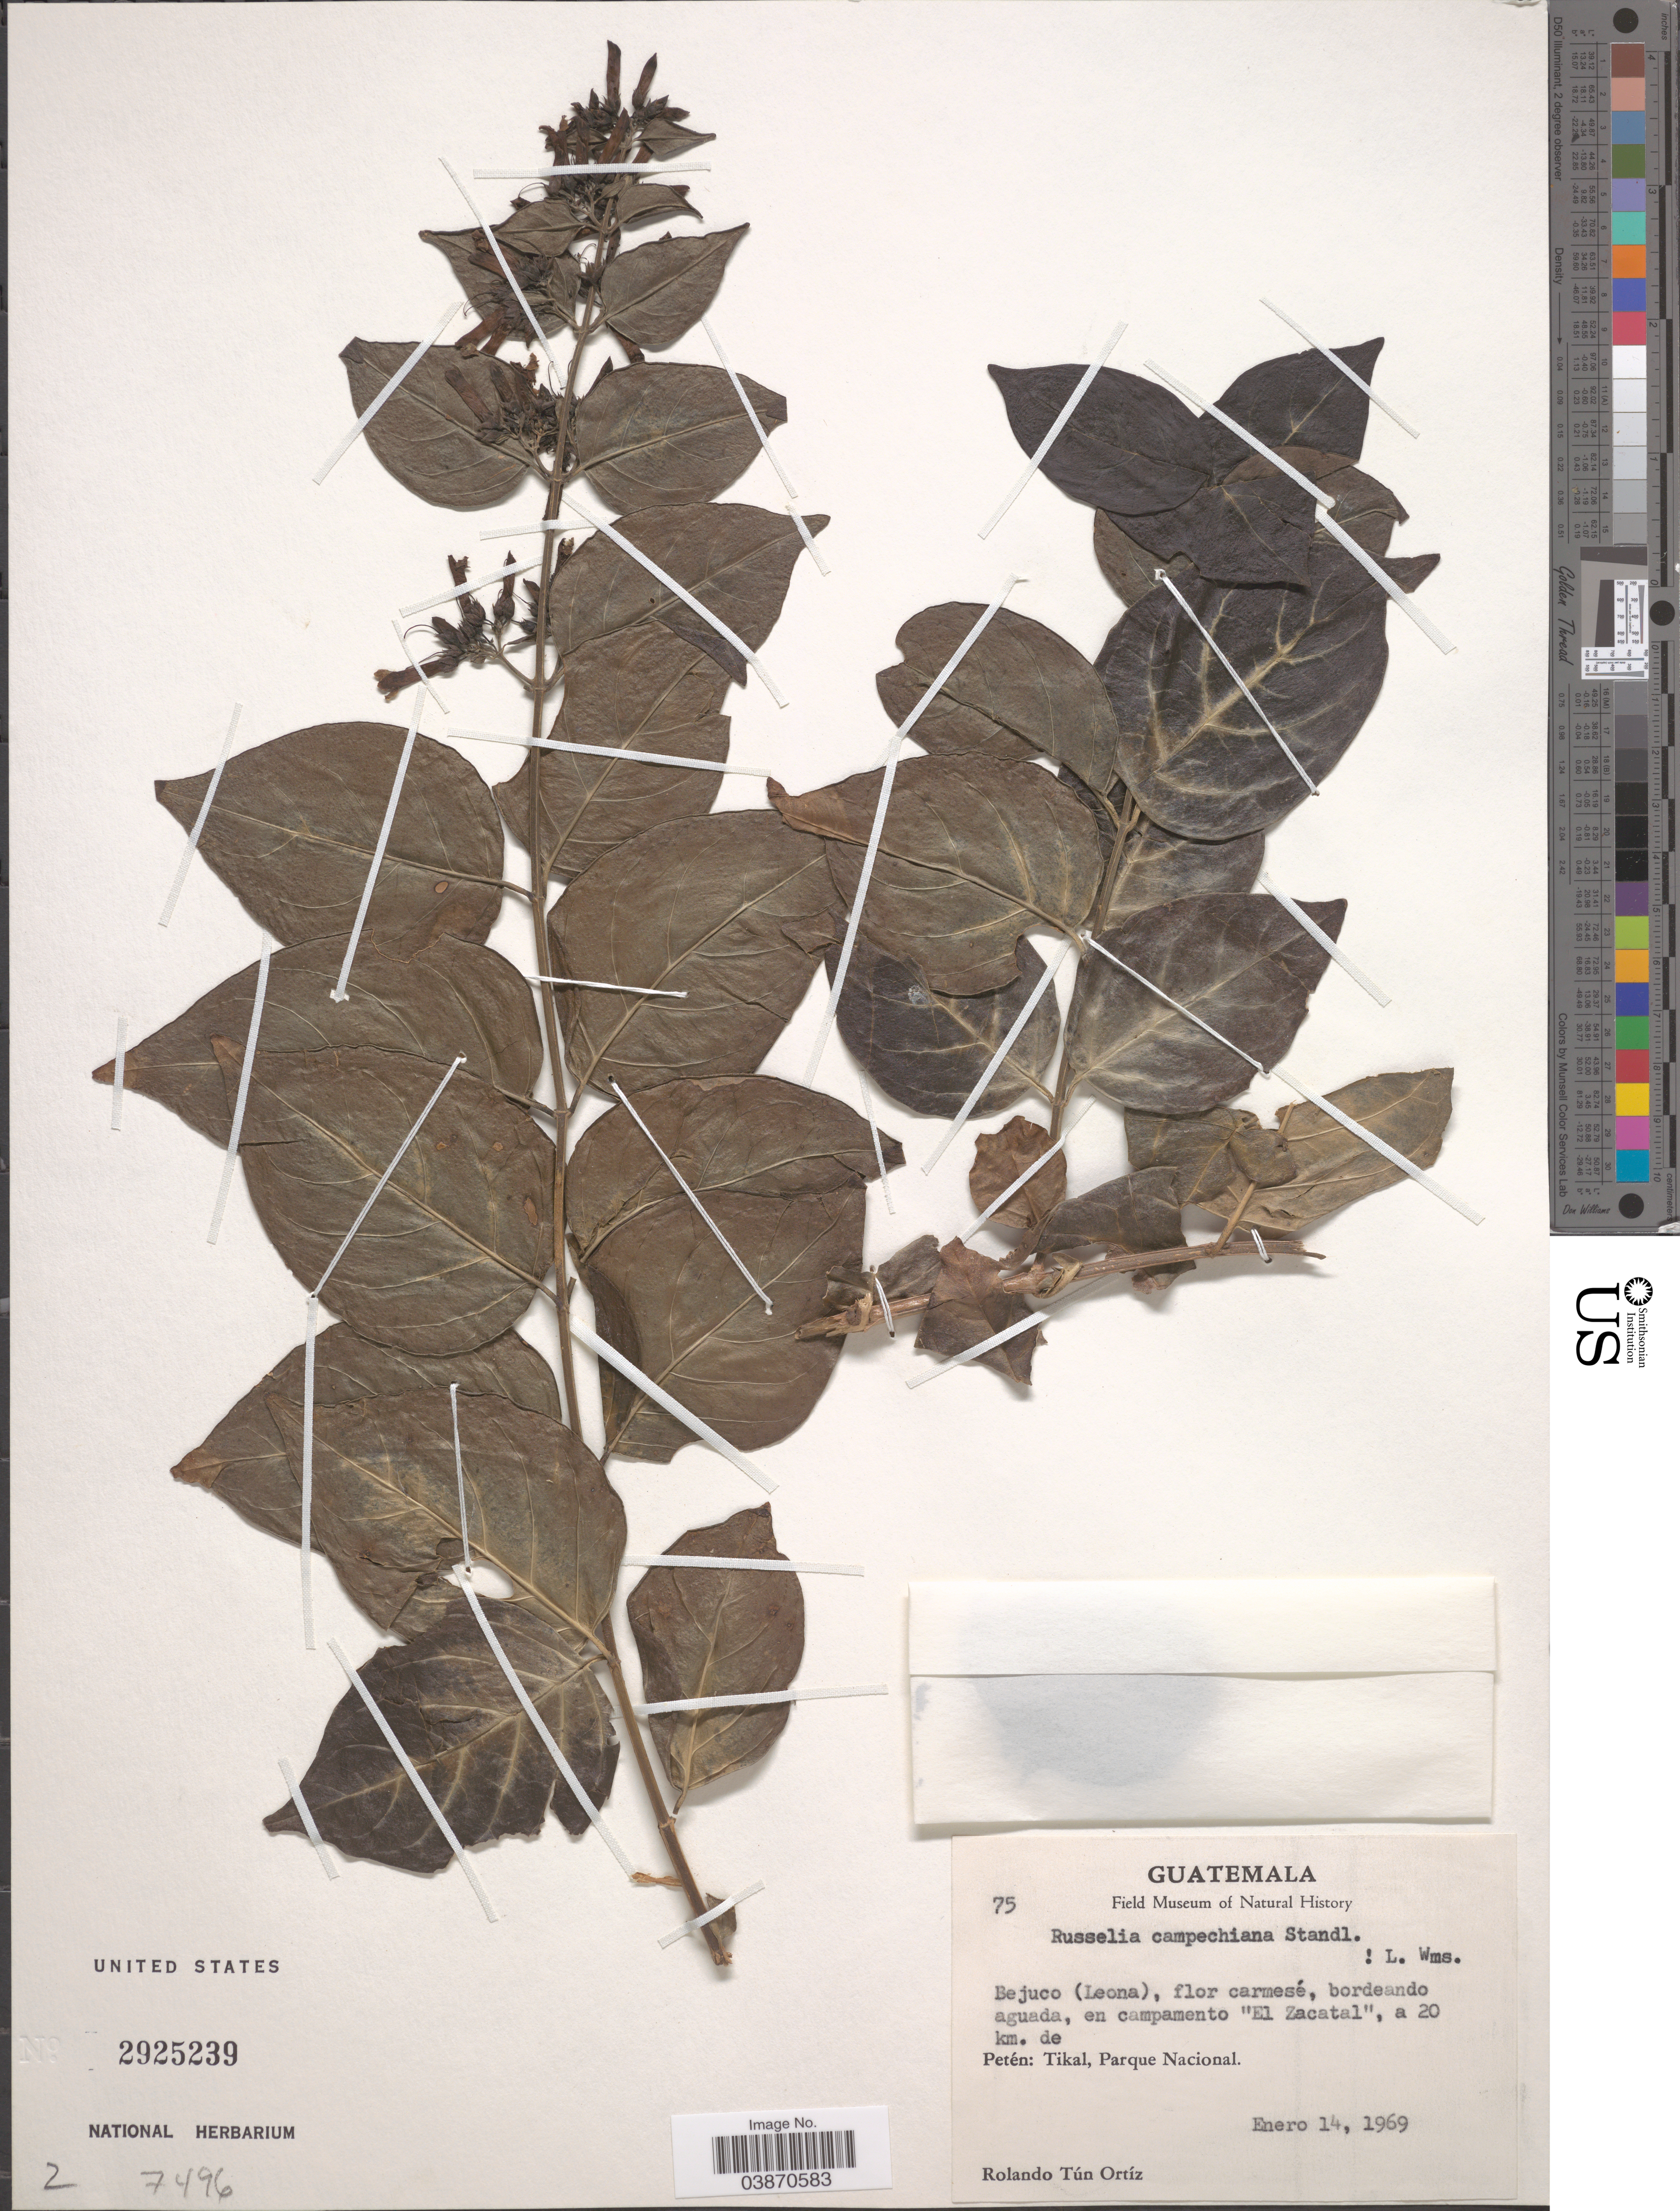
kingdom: Plantae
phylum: Tracheophyta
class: Magnoliopsida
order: Lamiales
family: Plantaginaceae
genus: Russelia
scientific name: Russelia campechiana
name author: Standl.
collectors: R. Tún Ortíz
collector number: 75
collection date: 1969-01-14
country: Guatemala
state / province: El Peten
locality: En campamento "El Zacatal", a 20 km. de Petén: Tikal, Parque Nacional.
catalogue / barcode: US 2925239